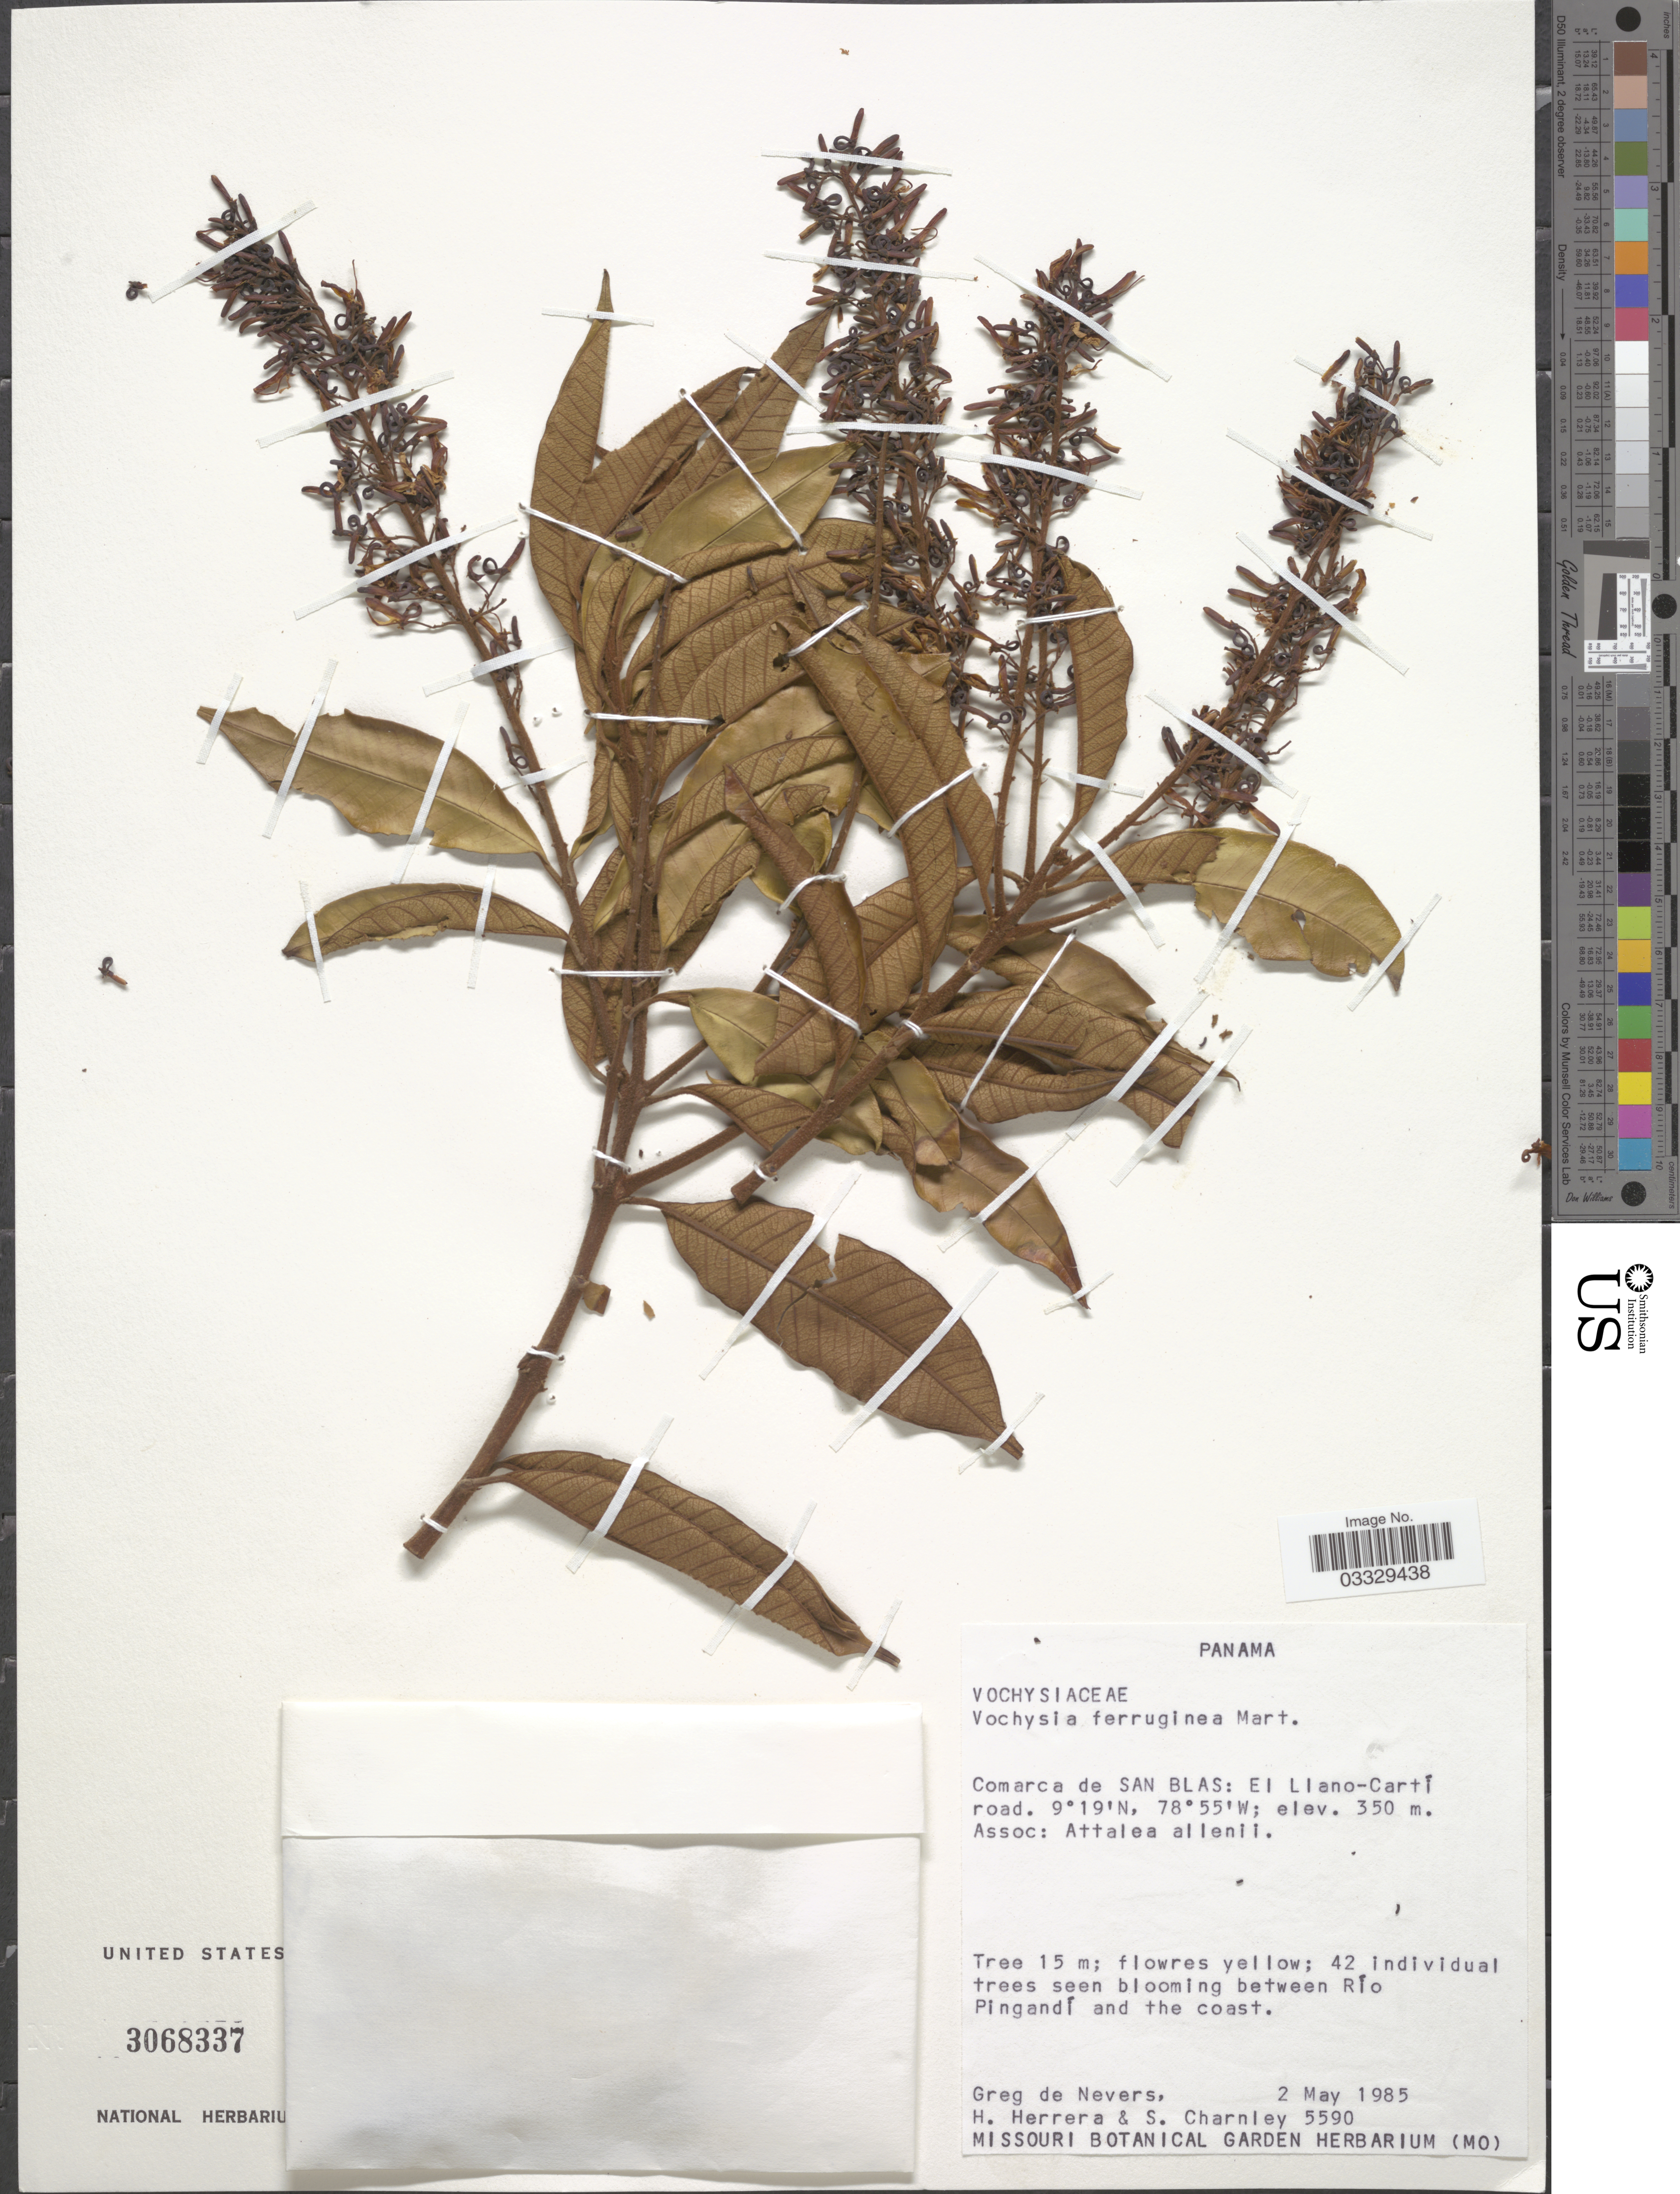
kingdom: Plantae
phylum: Tracheophyta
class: Magnoliopsida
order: Myrtales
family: Vochysiaceae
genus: Vochysia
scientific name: Vochysia ferruginea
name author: Mart.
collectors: G. Nevers, H. Herrera & S. Charnley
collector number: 5590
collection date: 1985-05-02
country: Panama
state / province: Kuna Yala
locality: Comarca de San Blas: El Llano-Cartí road.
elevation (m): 350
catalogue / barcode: US 3068337